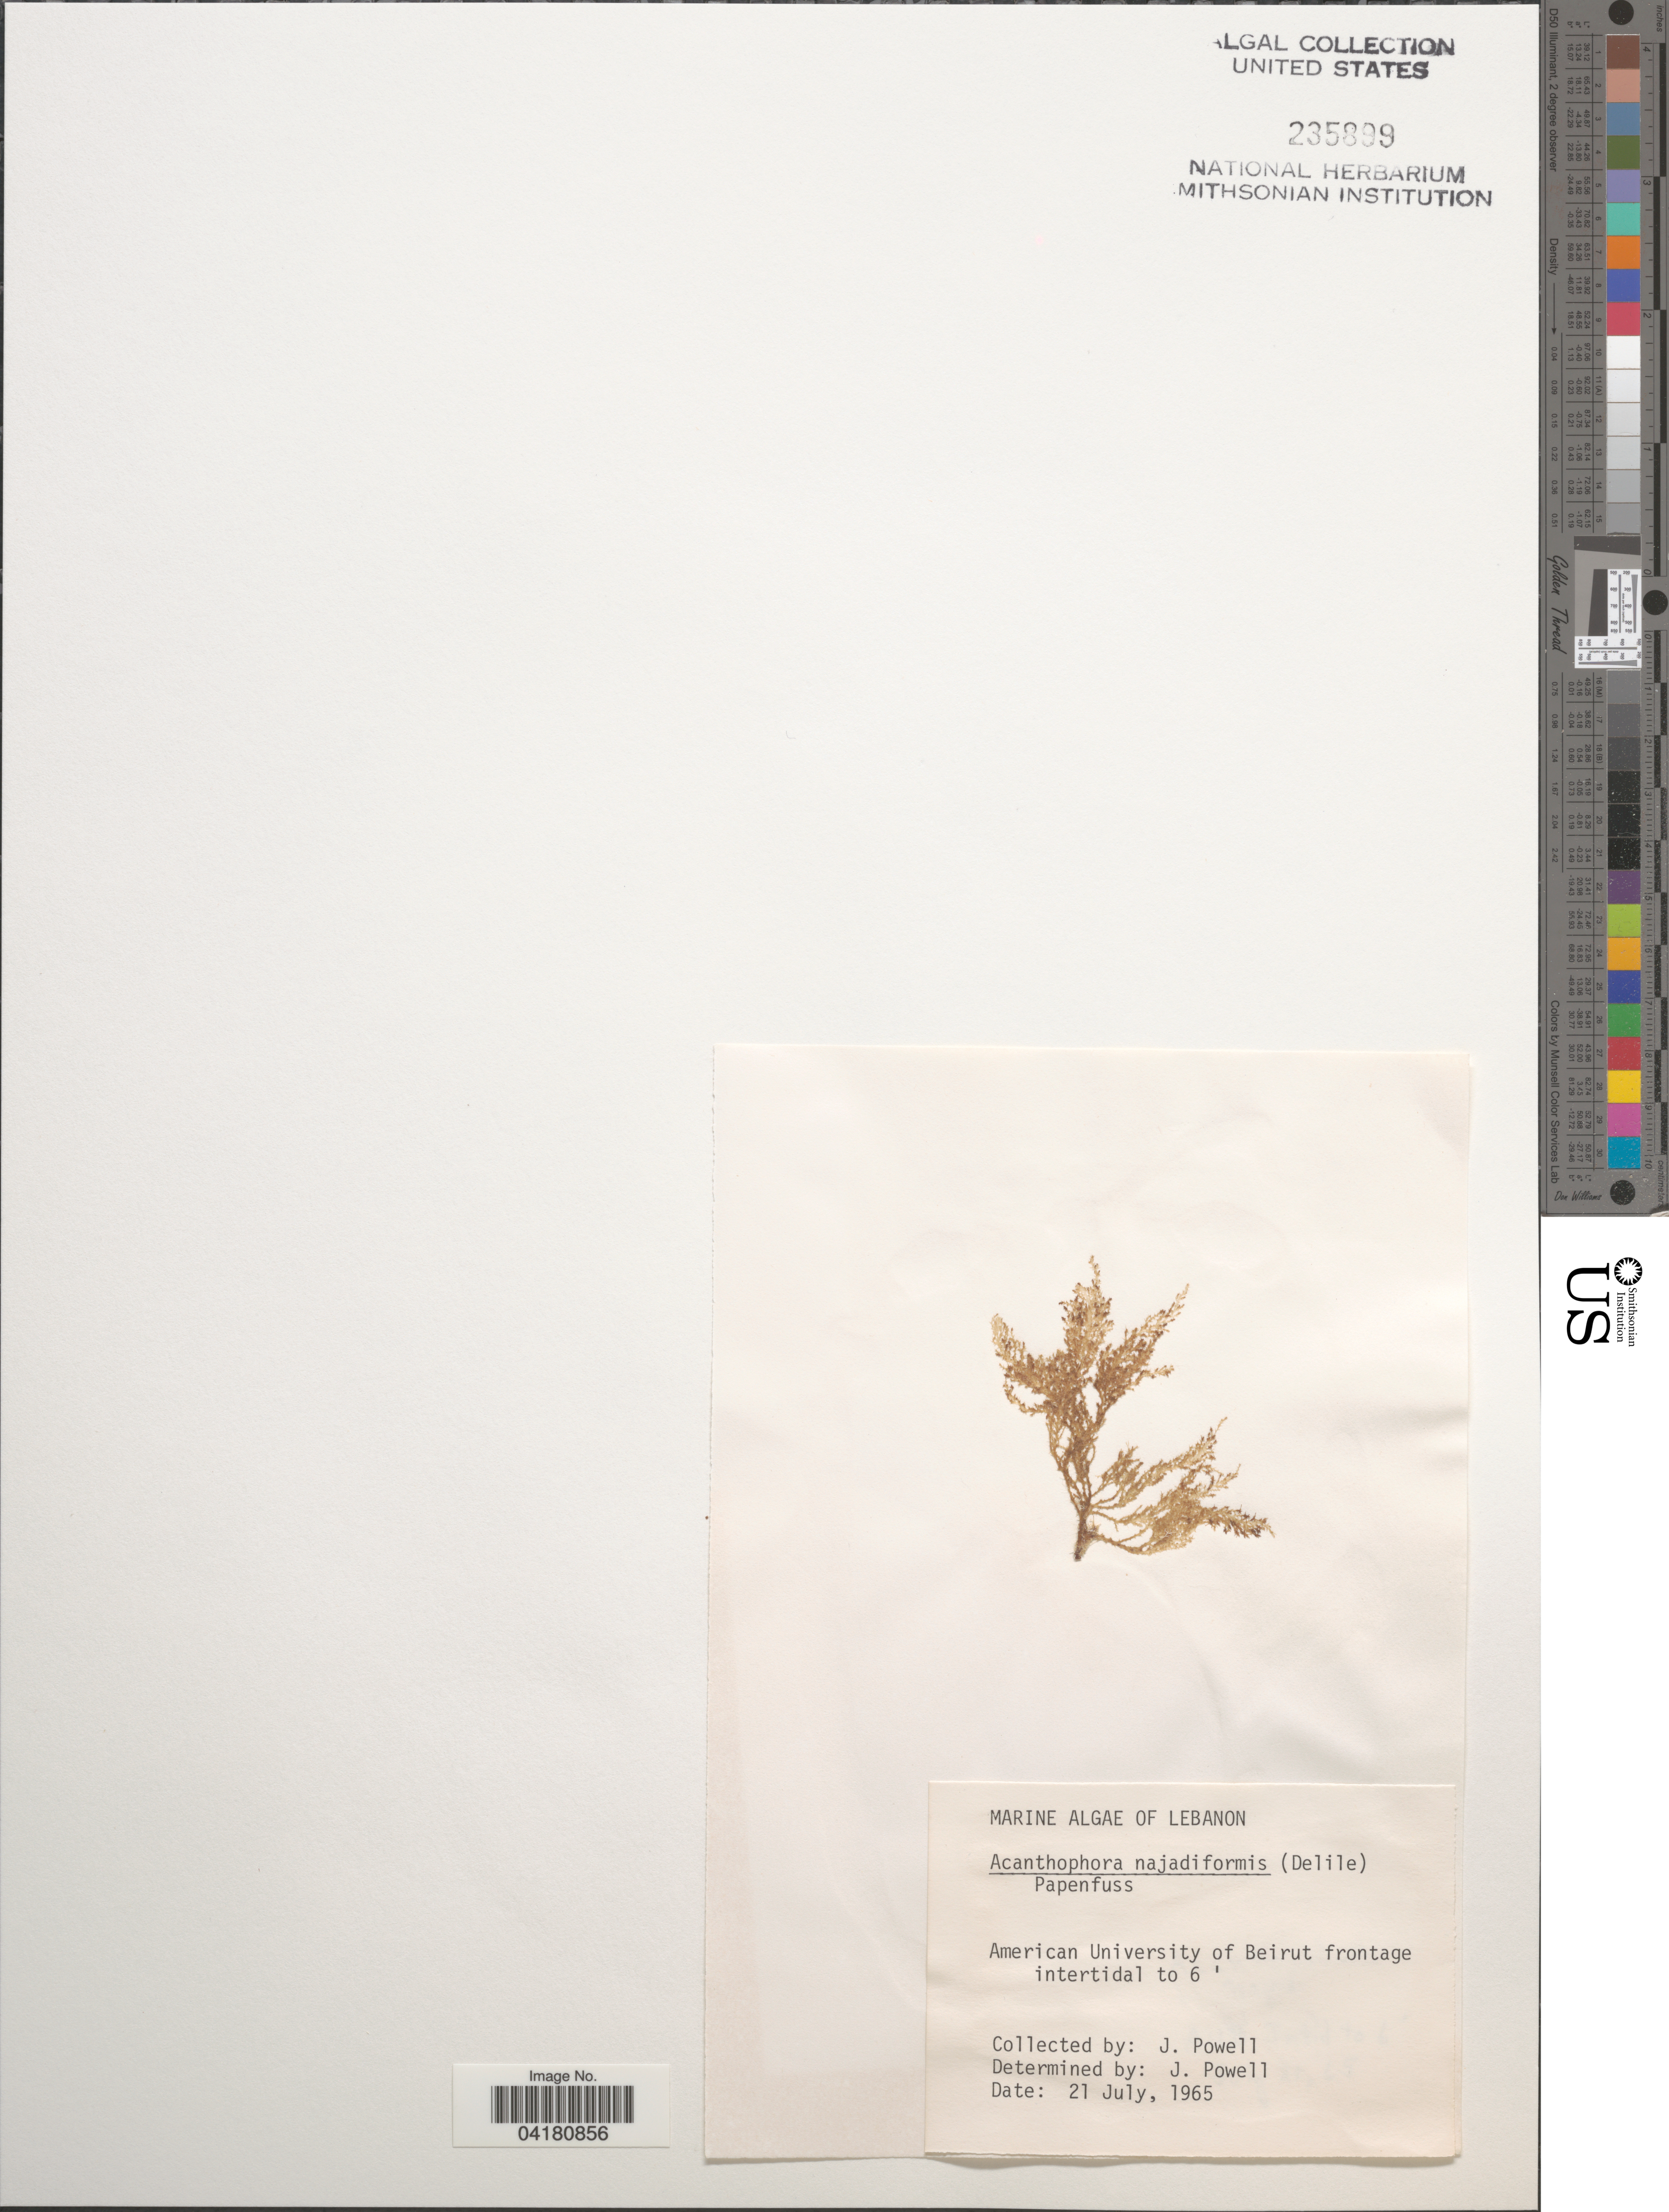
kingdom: Plantae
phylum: Rhodophyta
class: Florideophyceae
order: Ceramiales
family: Rhodomelaceae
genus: Acanthophora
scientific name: Acanthophora nayadiformis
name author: (Delile) Papenf.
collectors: J. Powell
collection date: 1965-07-21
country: Lebanon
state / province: Beyrouth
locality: American University of Beirut frontage intertidal to 6'.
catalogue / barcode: US 235899